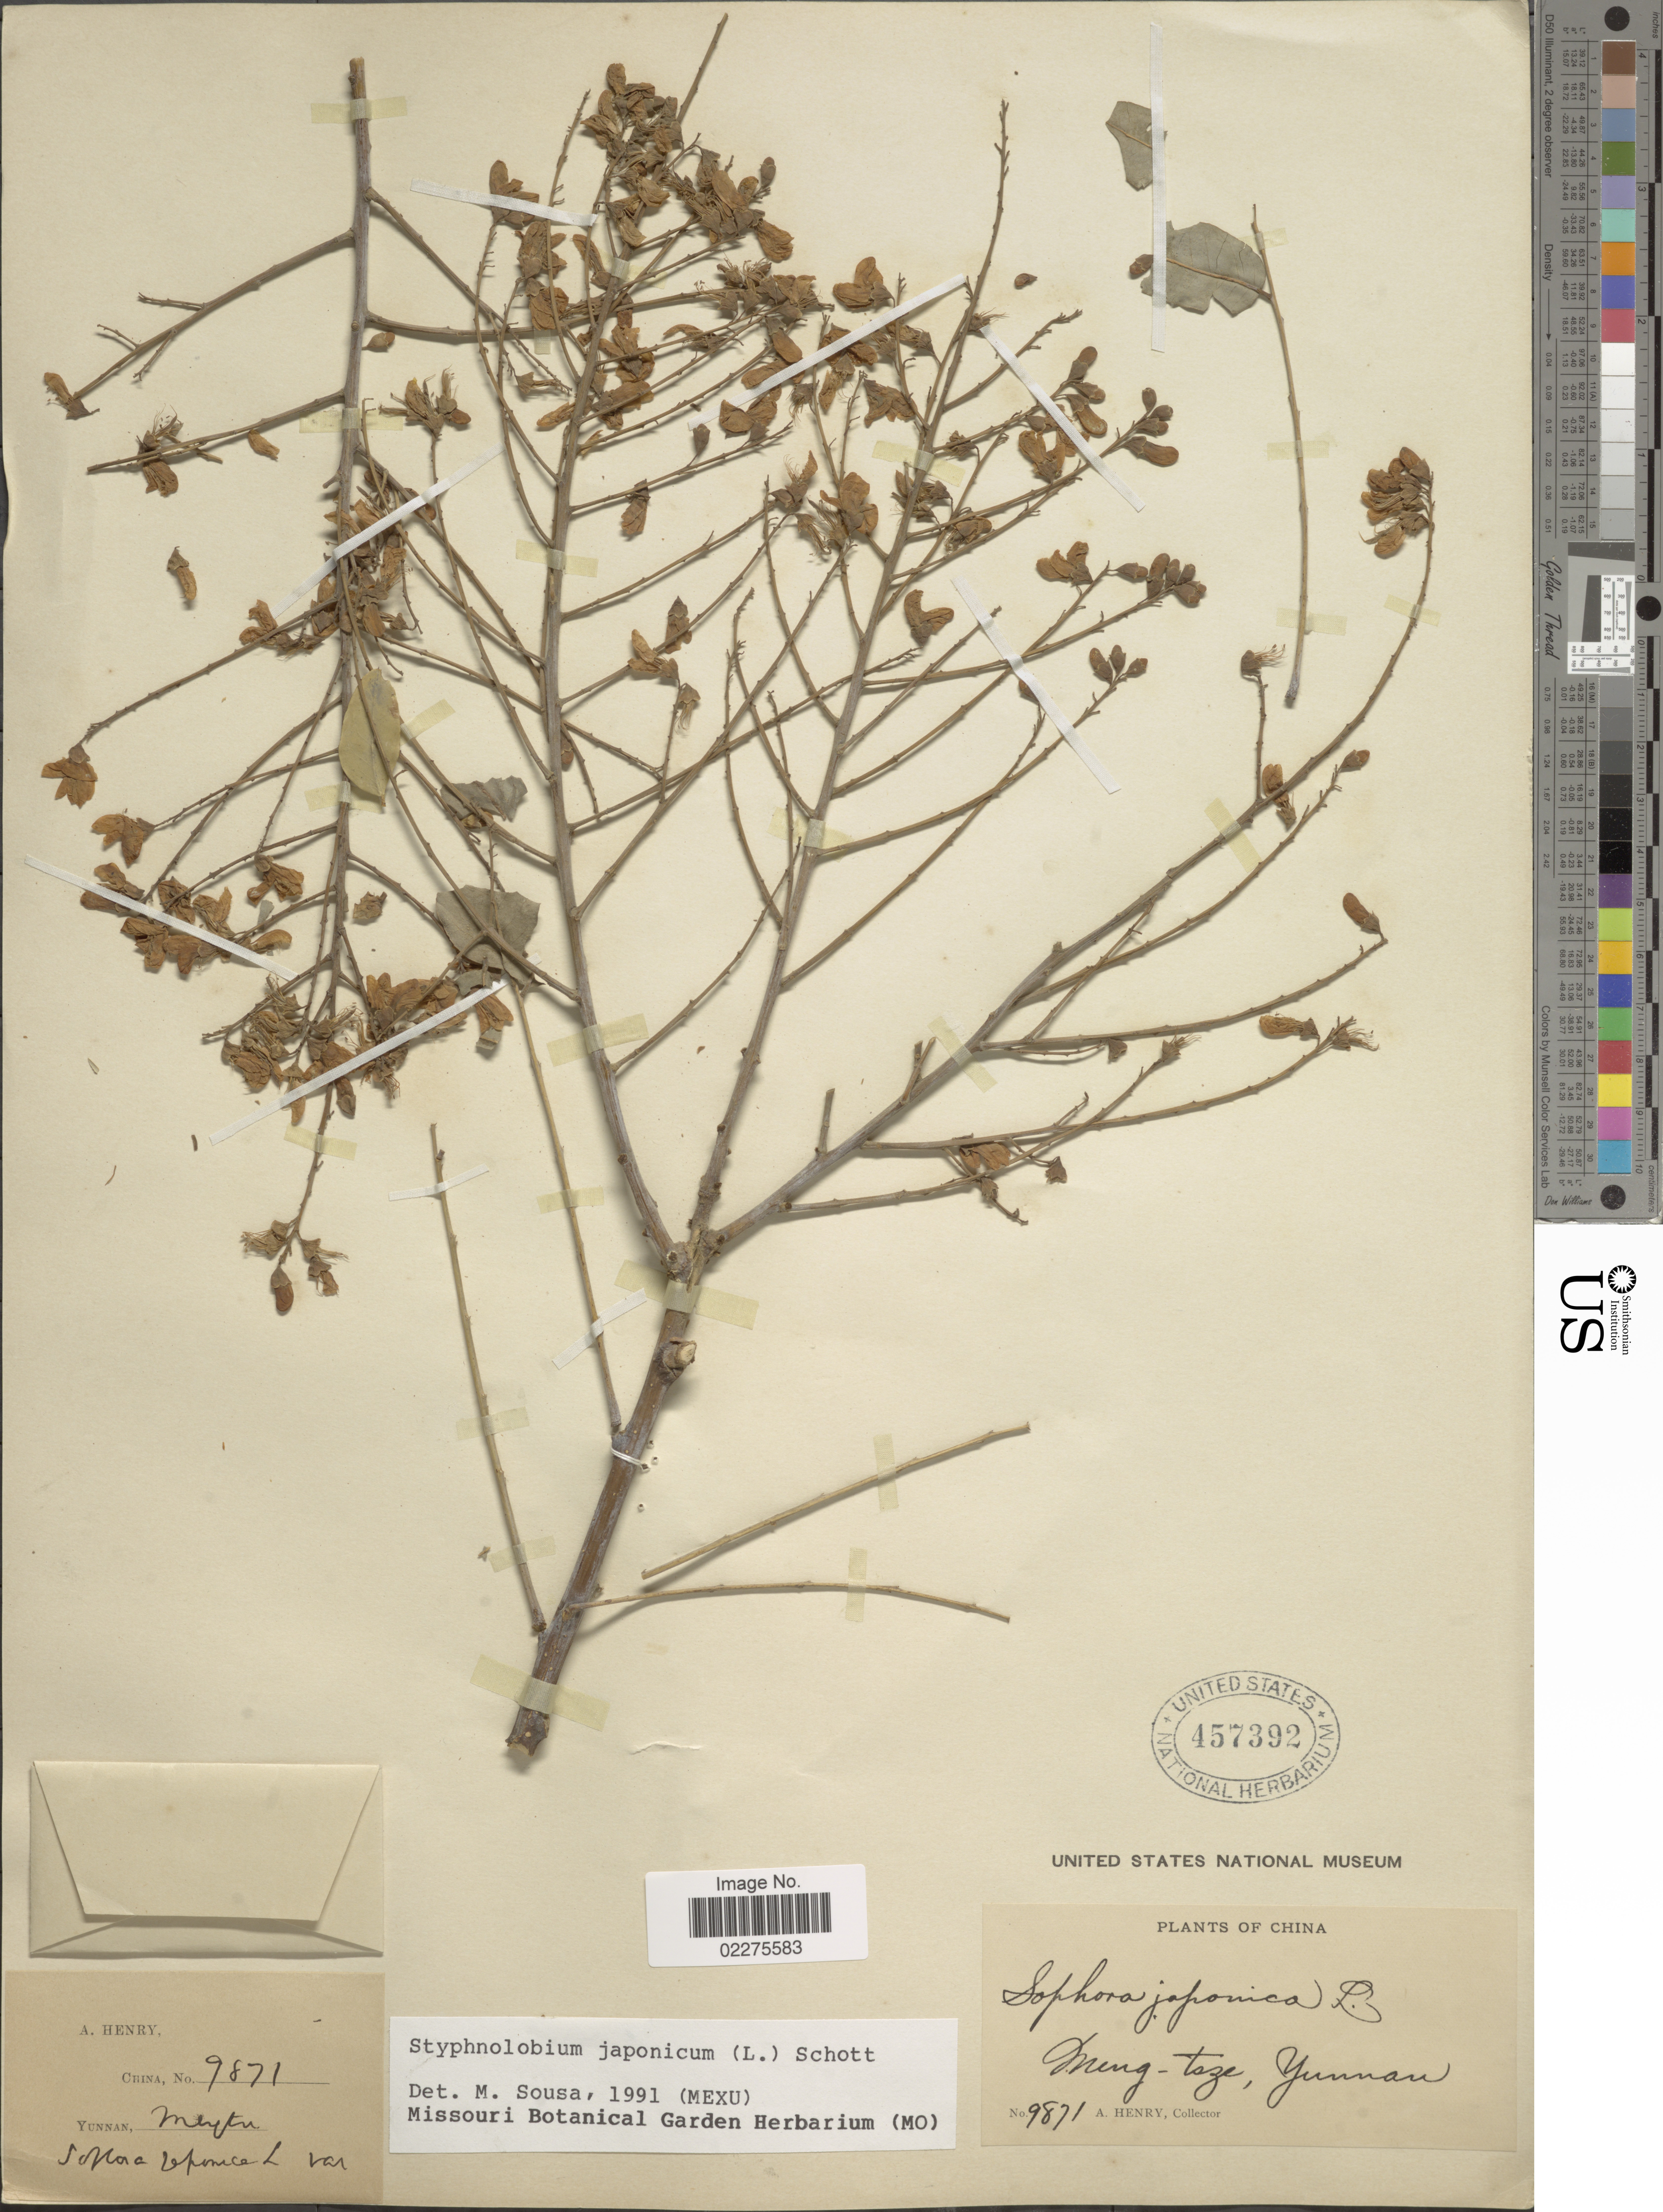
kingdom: Plantae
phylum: Tracheophyta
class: Magnoliopsida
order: Fabales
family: Fabaceae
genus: Styphnolobium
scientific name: Styphnolobium japonicum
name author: (L.) Schott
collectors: A. Henry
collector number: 9871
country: China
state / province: Yunnan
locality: Mengtsze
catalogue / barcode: US 457392